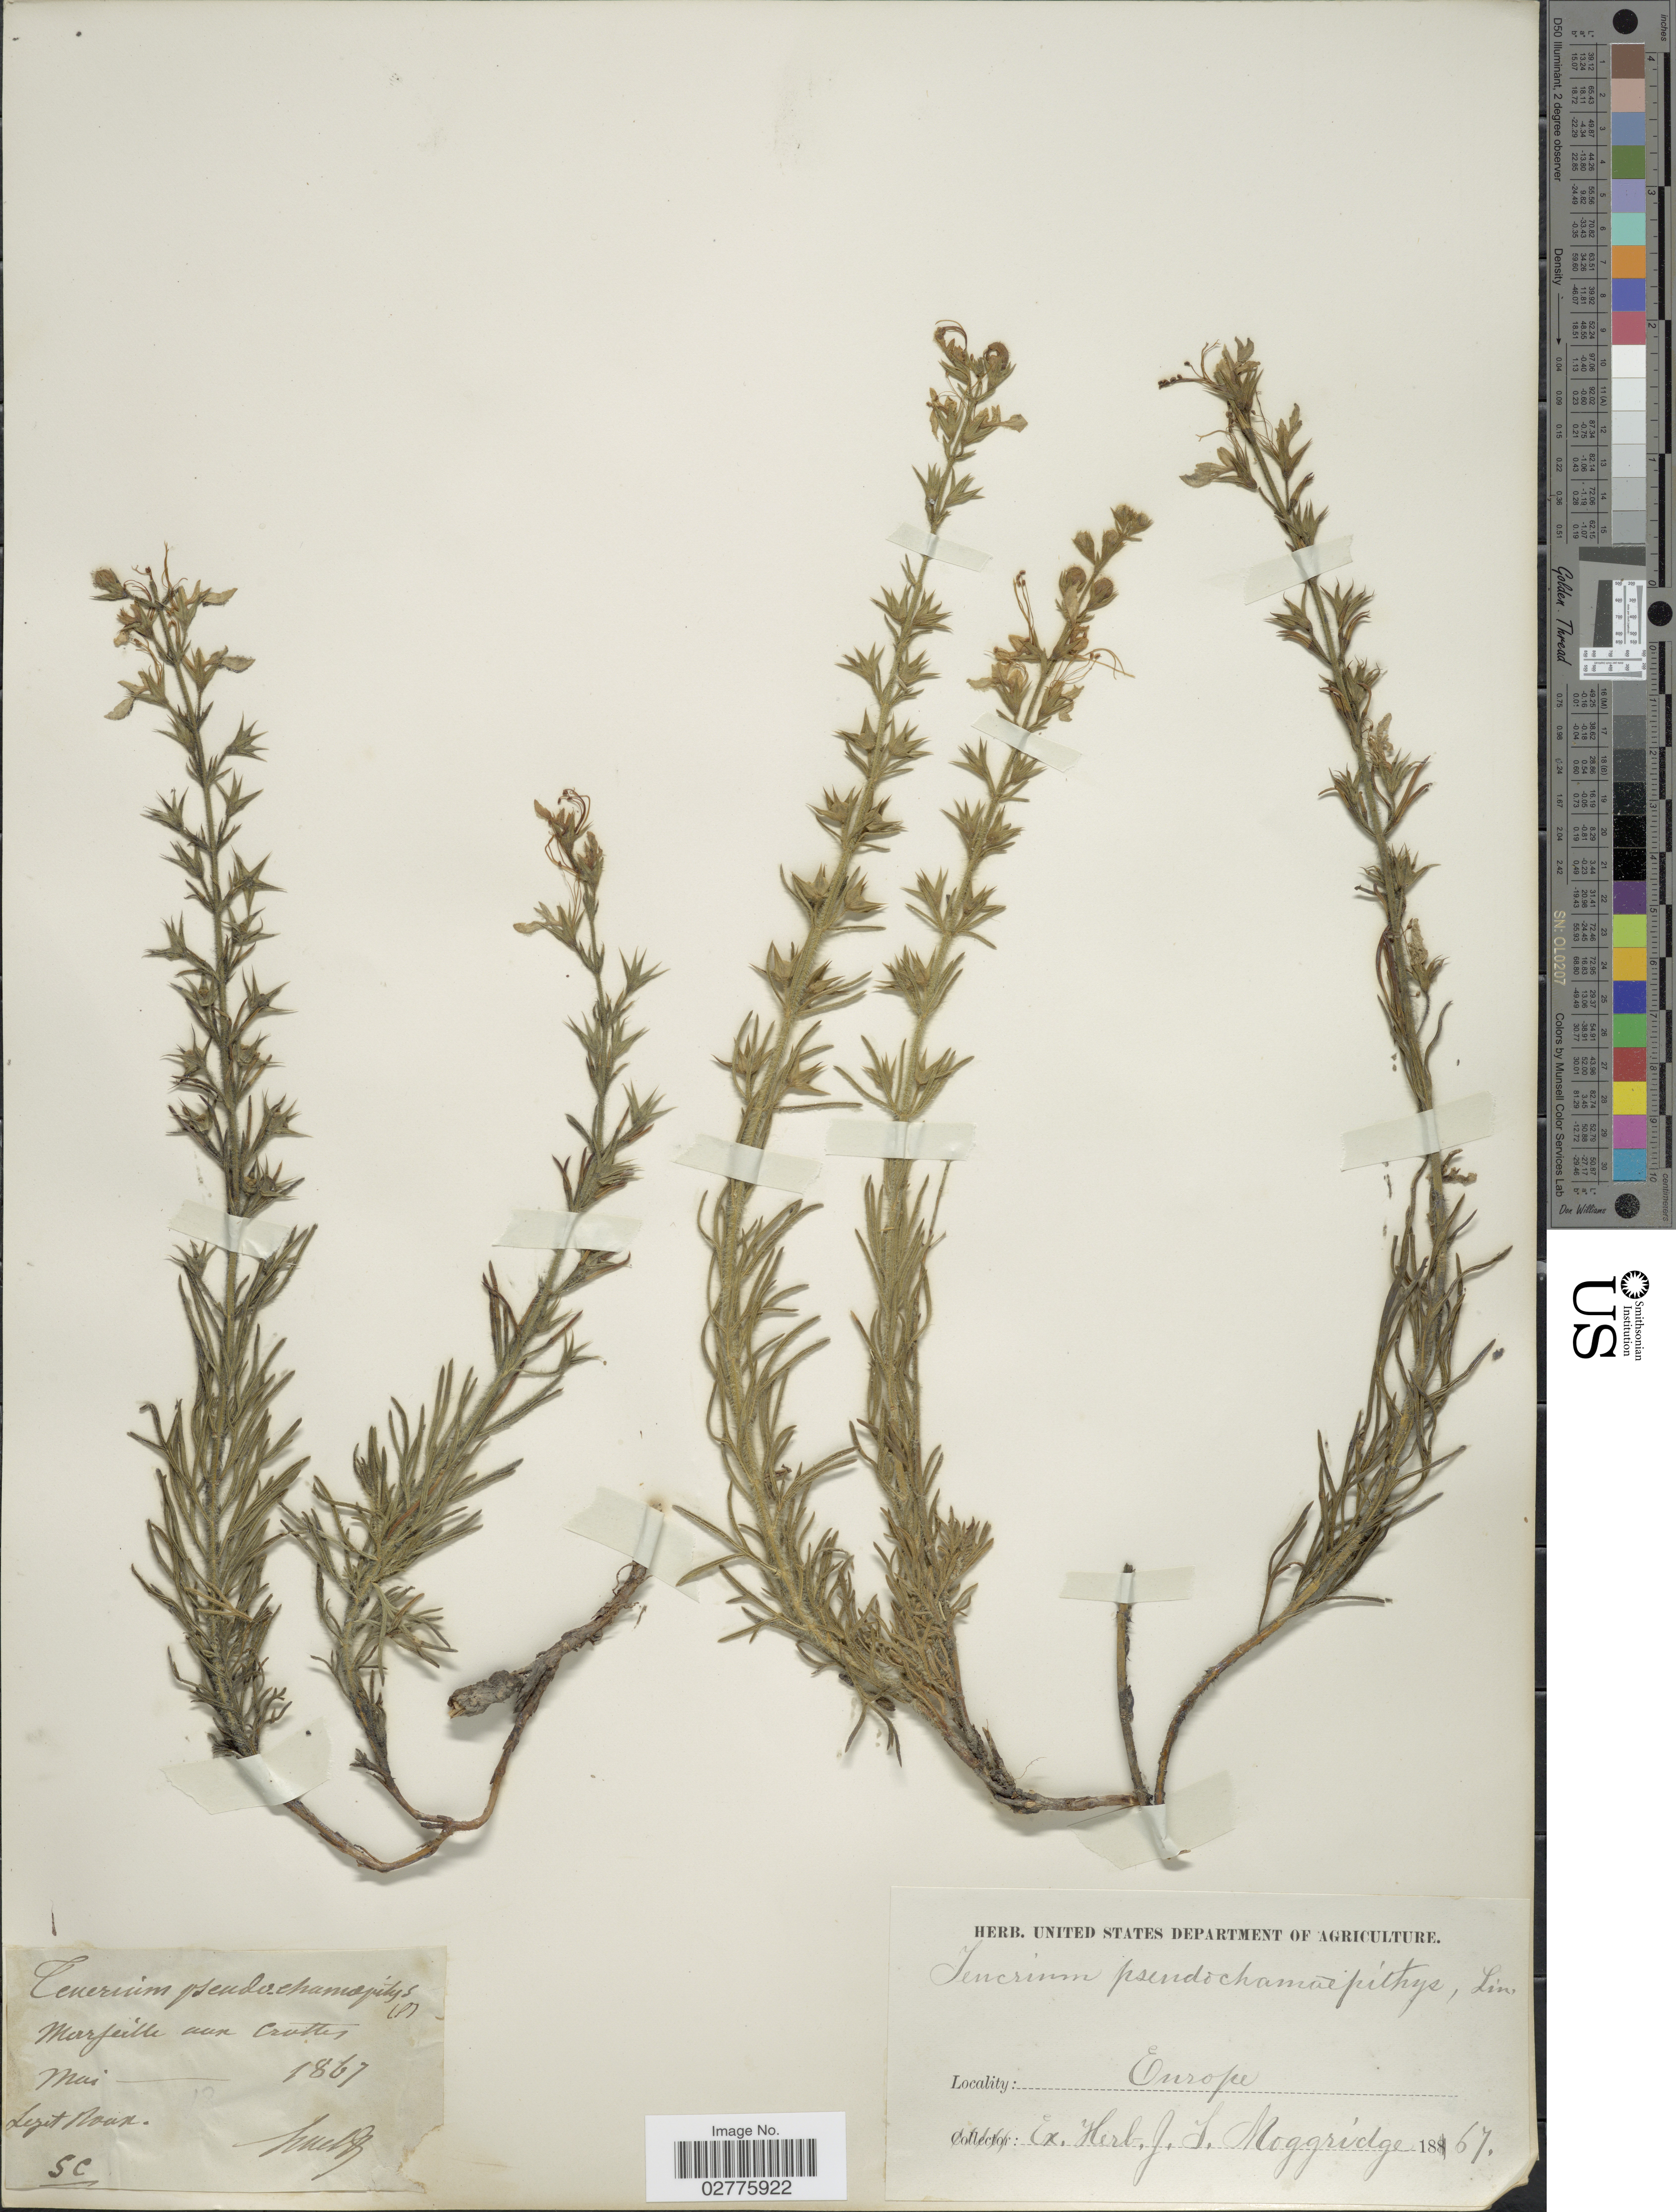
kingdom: Plantae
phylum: Tracheophyta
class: Magnoliopsida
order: Lamiales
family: Lamiaceae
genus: Teucrium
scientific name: Teucrium pseudochamaepitys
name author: L.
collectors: N. Roux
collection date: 1867-05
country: France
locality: Marseille aux Crottes.